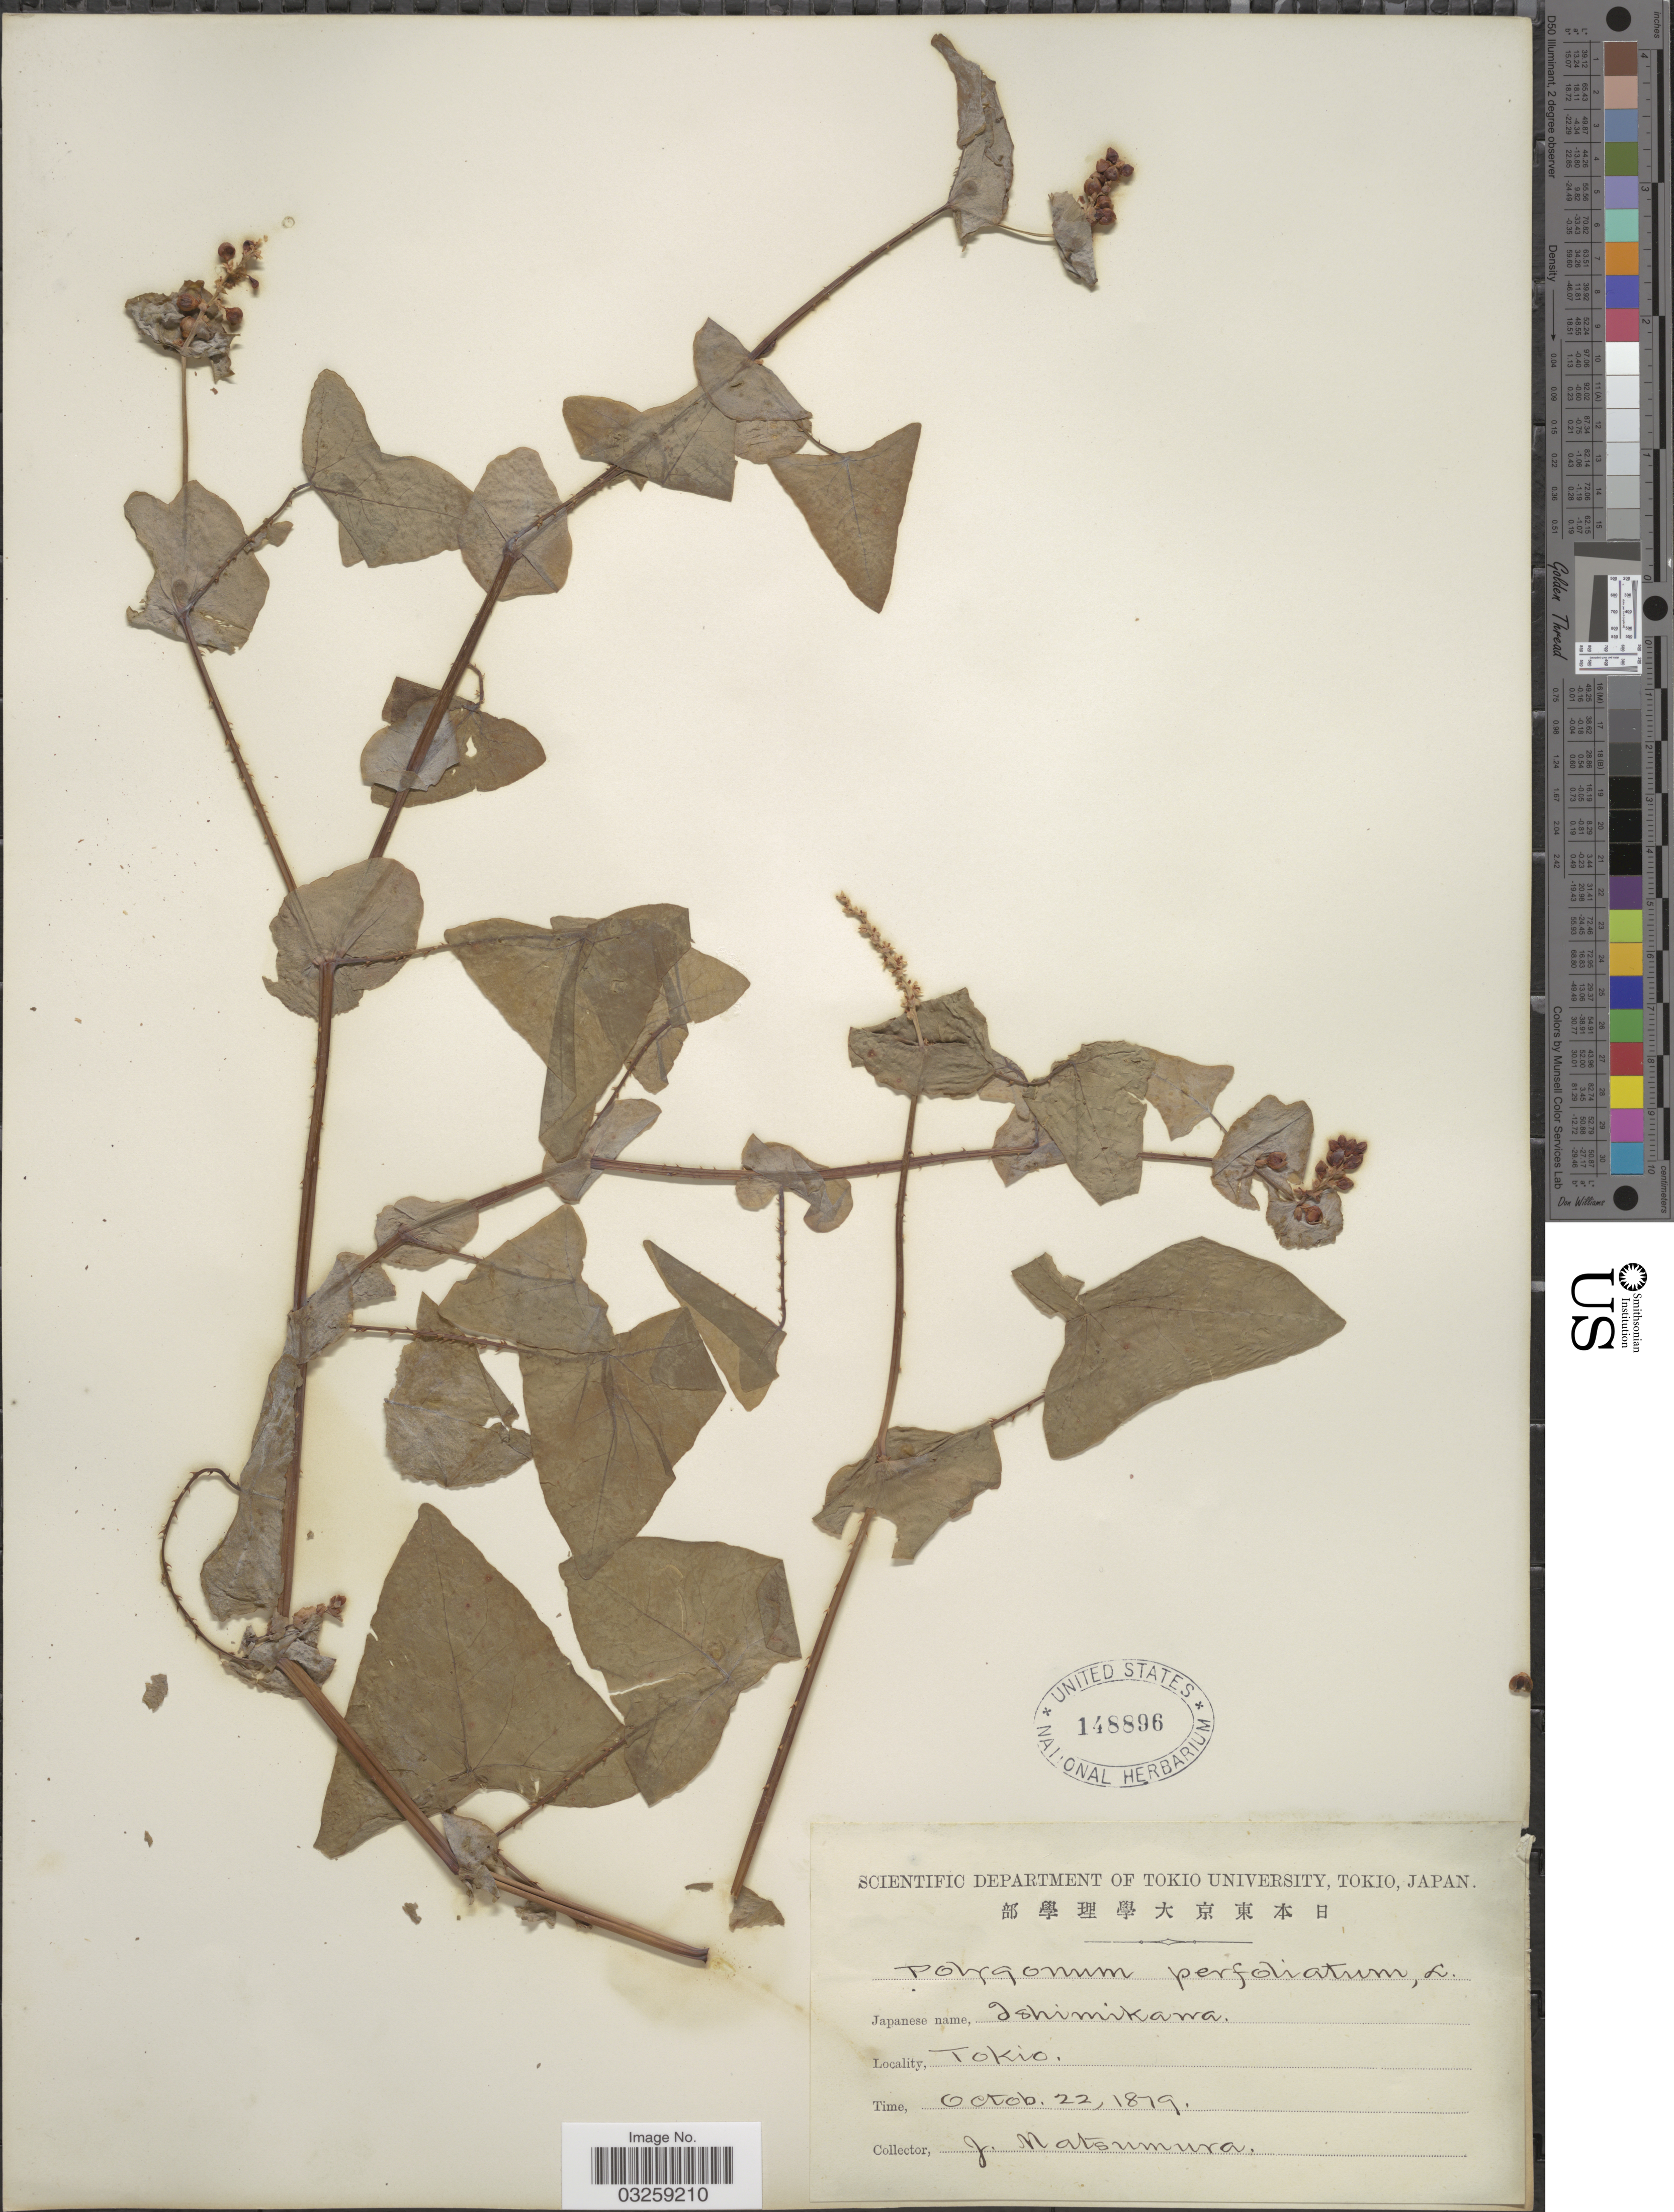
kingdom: Plantae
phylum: Tracheophyta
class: Magnoliopsida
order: Caryophyllales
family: Polygonaceae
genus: Polygonum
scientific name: Polygonum perfoliatum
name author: L.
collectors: J. Matsumura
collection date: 1879-10-22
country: Japan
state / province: Tokyo, Federal City of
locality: Tokio.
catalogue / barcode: US 148896